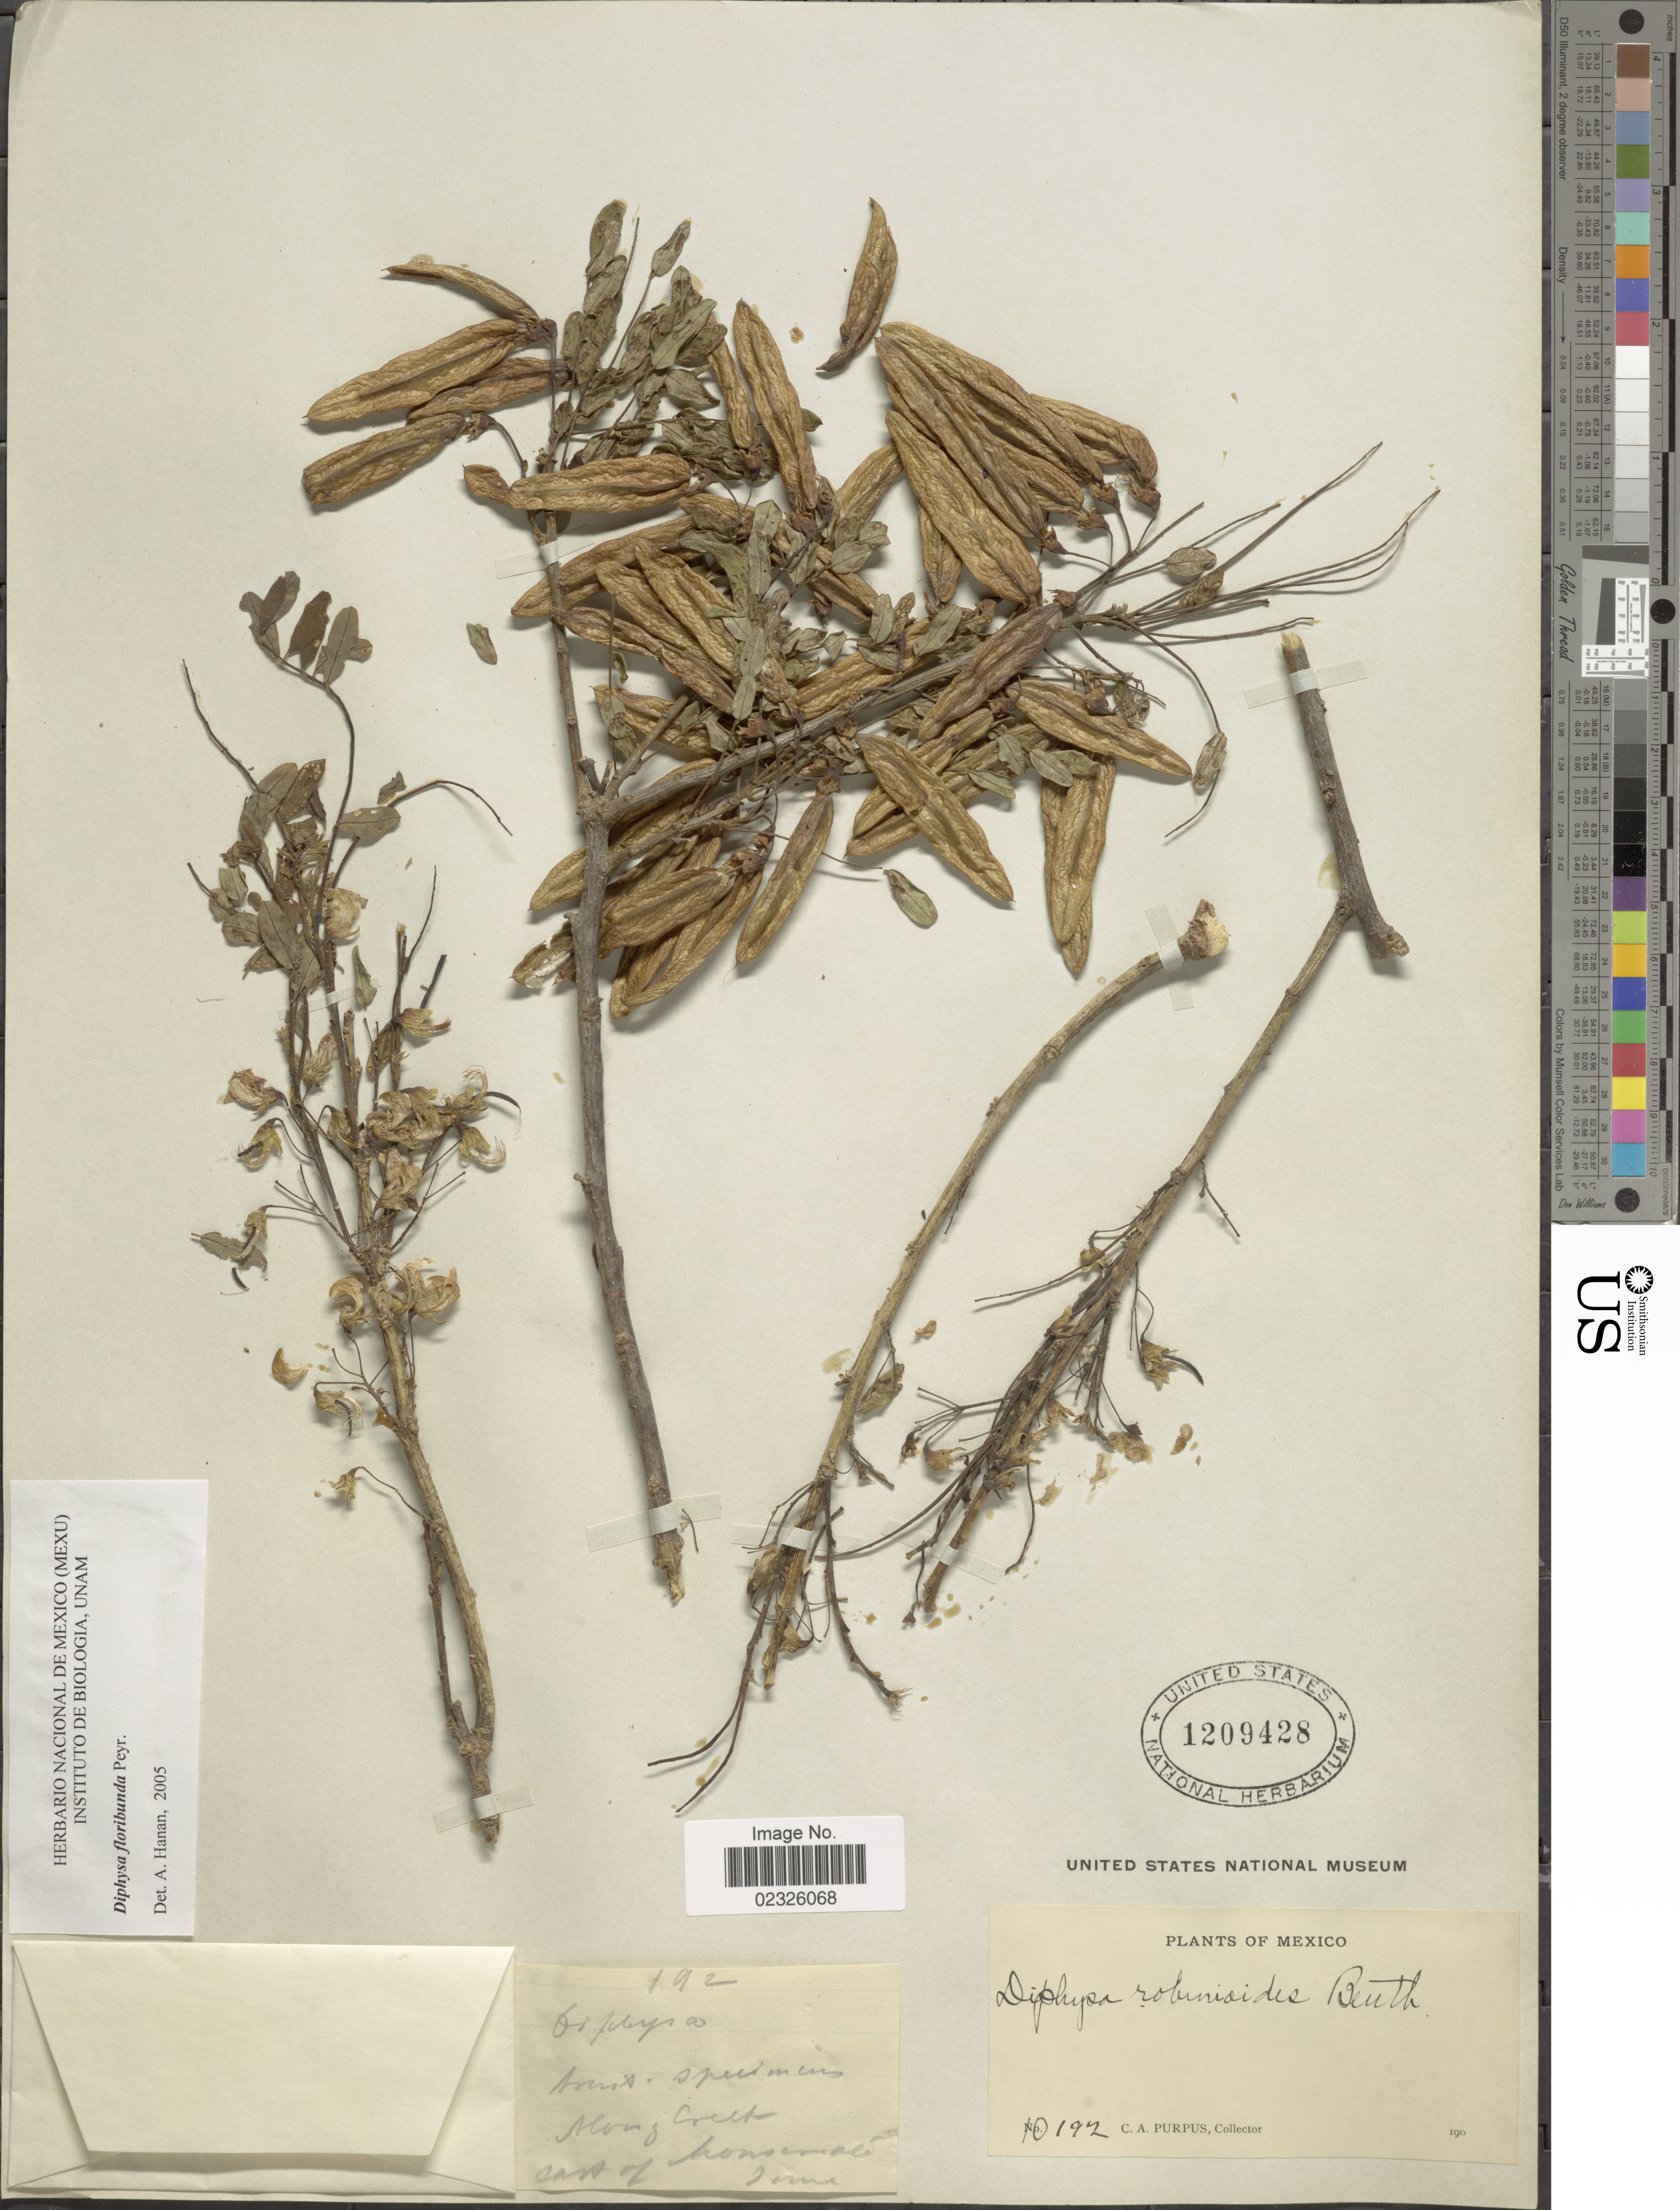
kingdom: Plantae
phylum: Tracheophyta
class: Magnoliopsida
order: Fabales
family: Fabaceae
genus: Diphysa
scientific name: Diphysa floribunda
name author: Peyr.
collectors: C. A. Purpus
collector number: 10192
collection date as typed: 190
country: Mexico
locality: Along Creek east of Monserrate.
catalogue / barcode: US 1209428